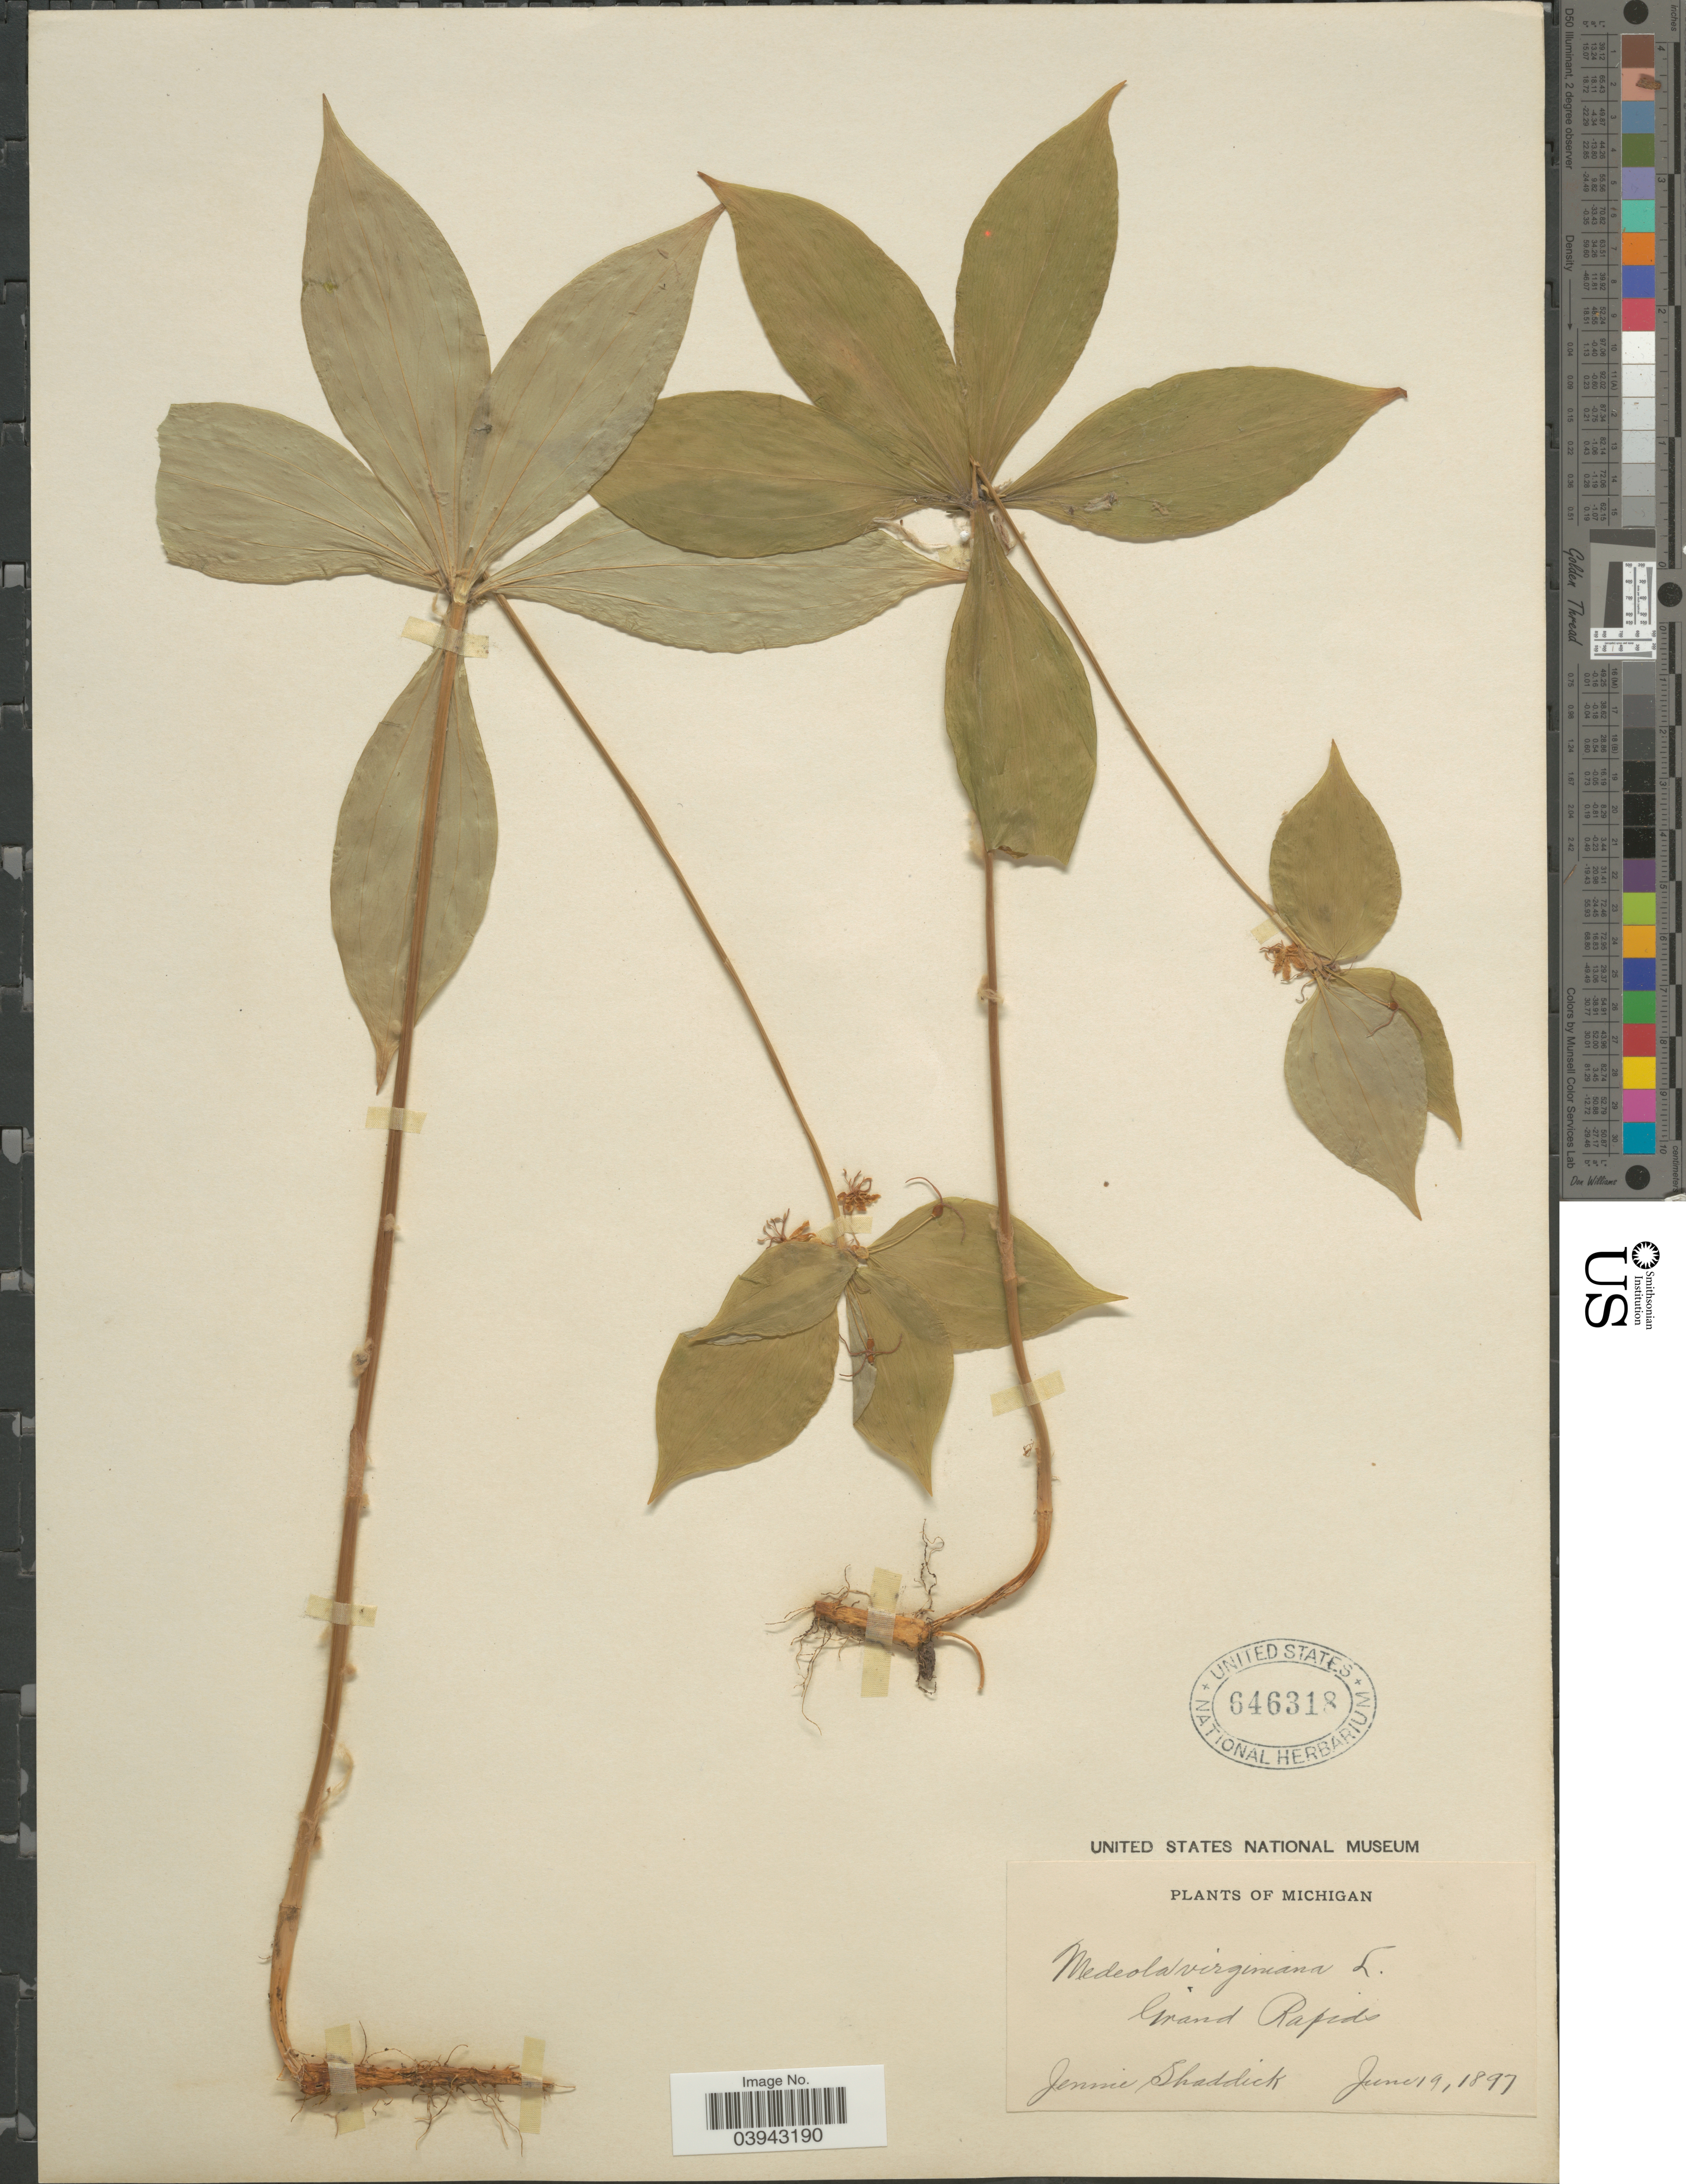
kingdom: Plantae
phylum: Tracheophyta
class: Liliopsida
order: Liliales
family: Liliaceae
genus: Medeola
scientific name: Medeola virginiana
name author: (L.) Desf.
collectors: J. Shaddick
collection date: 1897-06-19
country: United States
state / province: Michigan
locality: Grand Rapids.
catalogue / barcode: US 646318